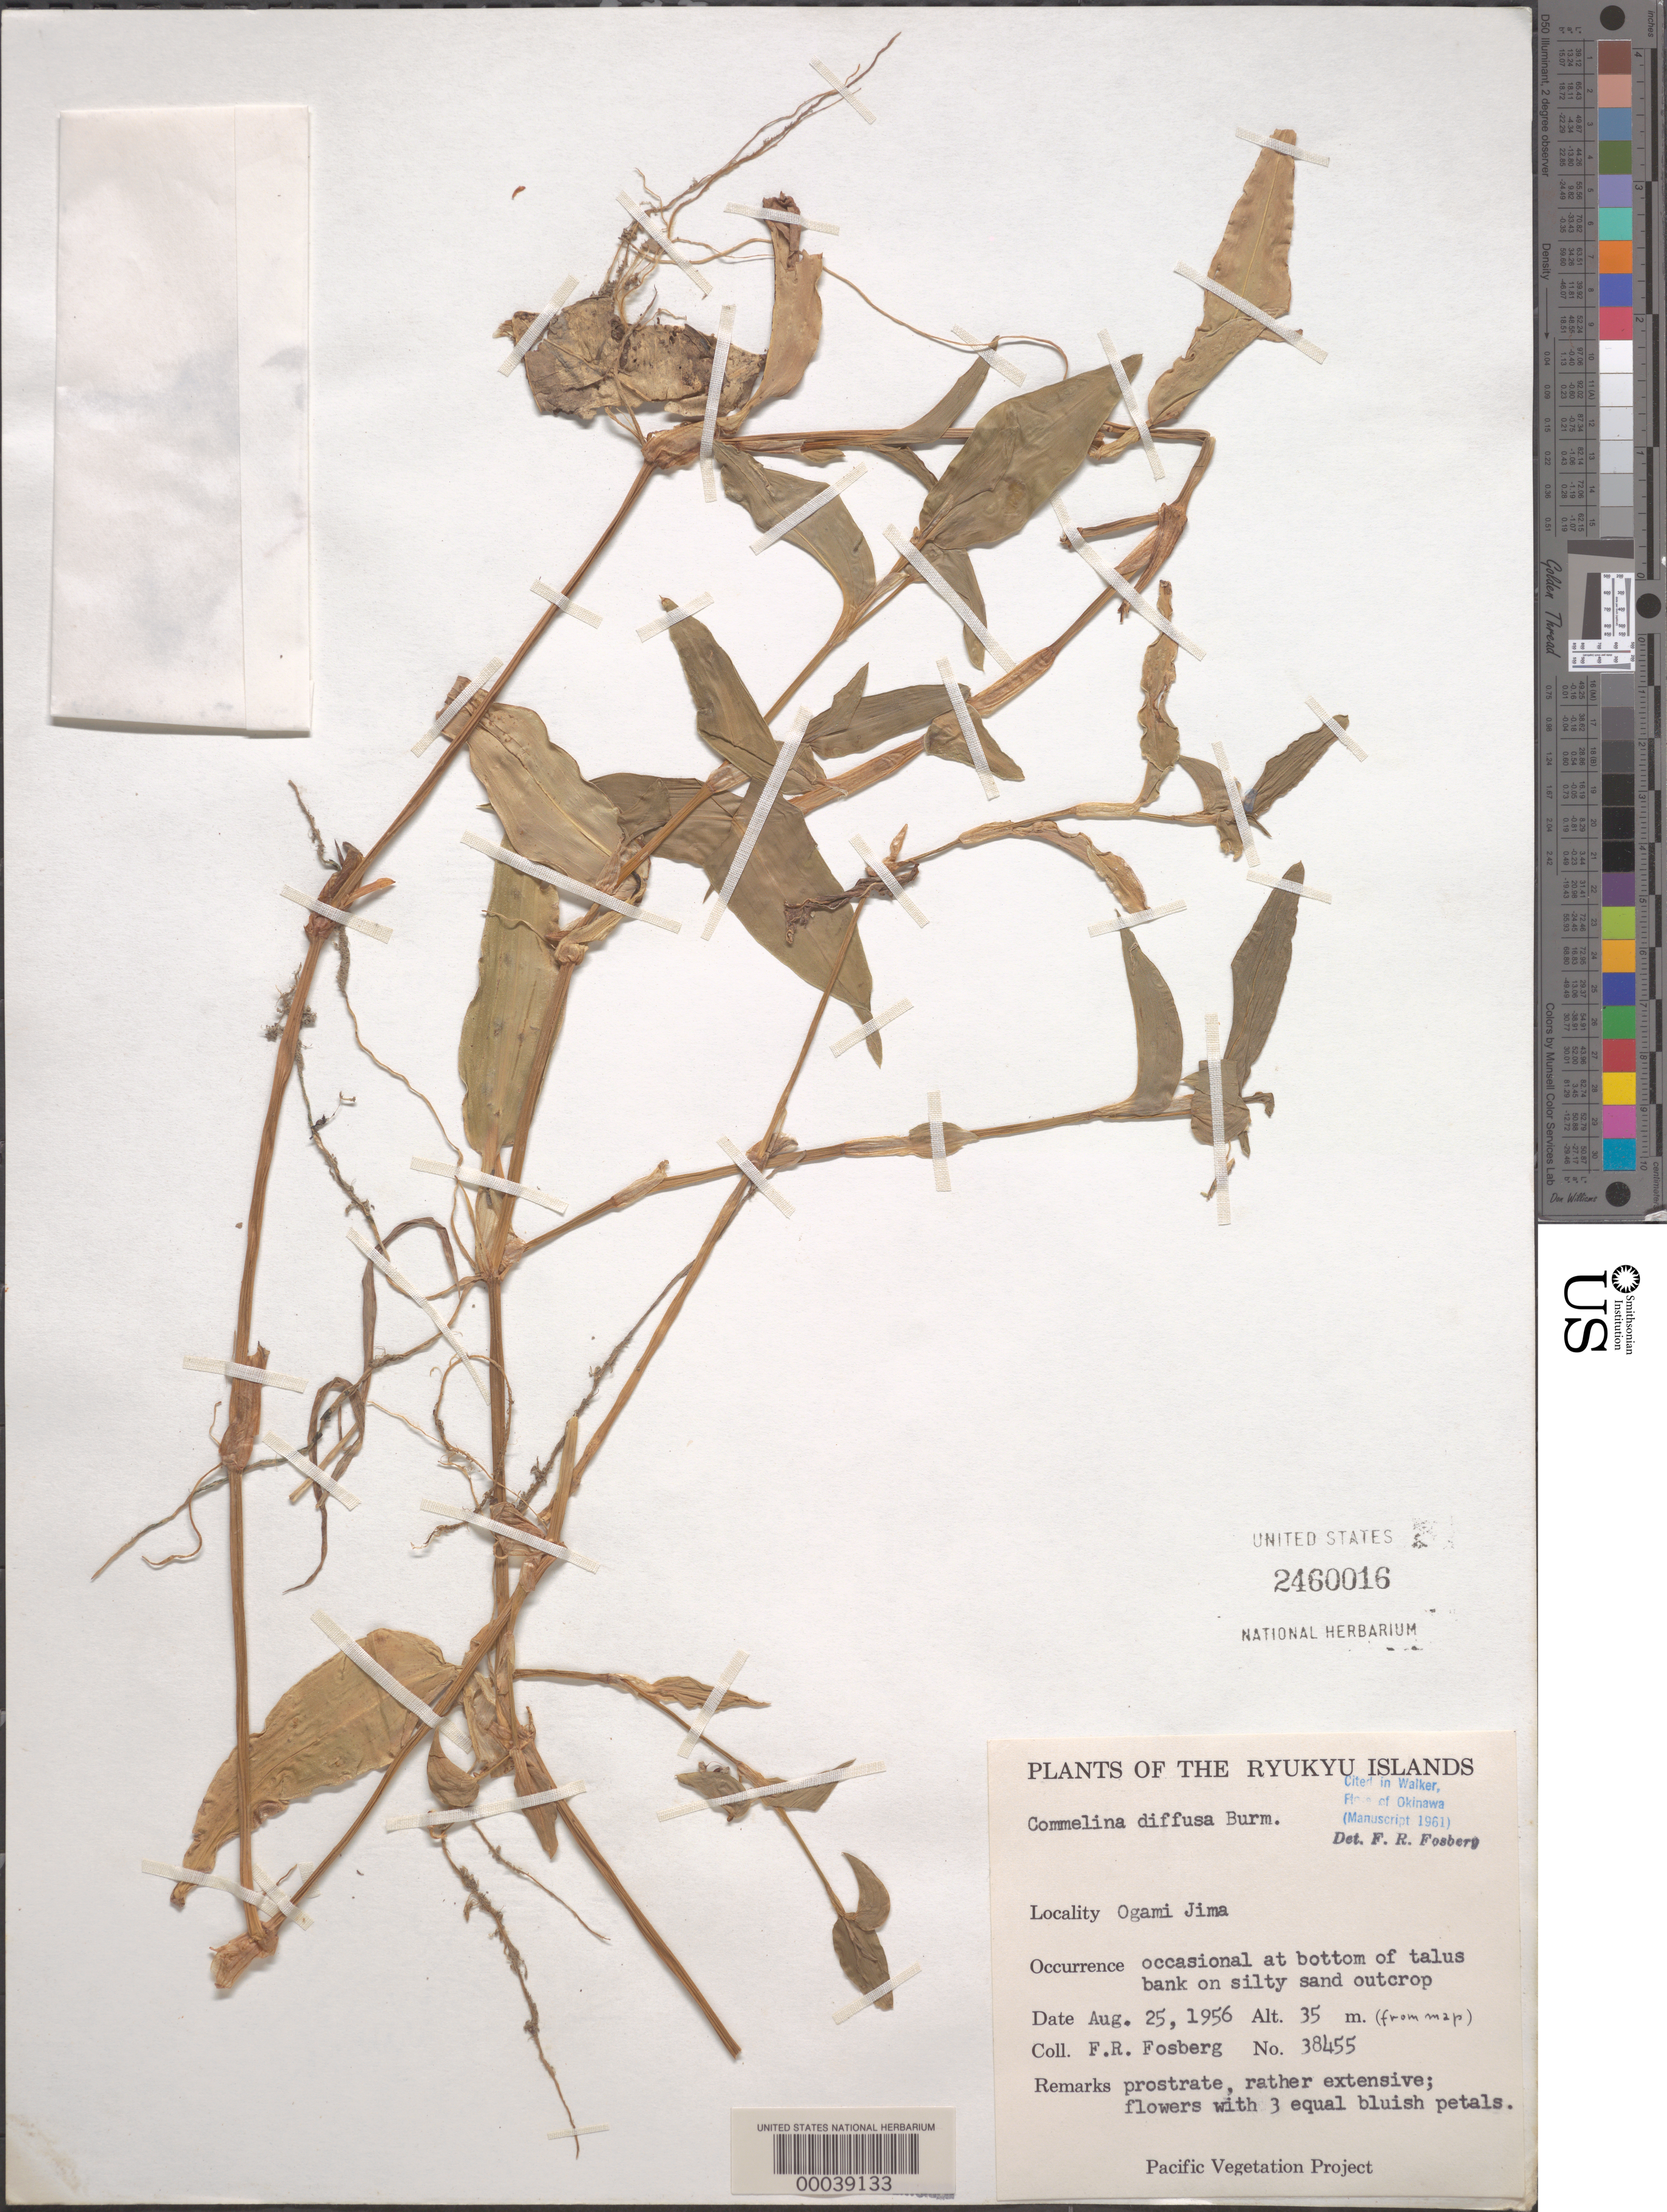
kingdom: Plantae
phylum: Tracheophyta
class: Liliopsida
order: Commelinales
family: Commelinaceae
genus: Commelina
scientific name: Commelina diffusa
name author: Burm. f.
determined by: Fosberg, F. R.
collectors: F. R. Fosberg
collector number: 38455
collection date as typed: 25 Aug 1956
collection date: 1956-08-25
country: Japan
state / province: Okinawa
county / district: Okinawa Prefecture ?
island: Ogami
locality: Ogami jima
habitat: Talus bank, silt sand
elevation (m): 35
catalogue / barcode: US 2460016